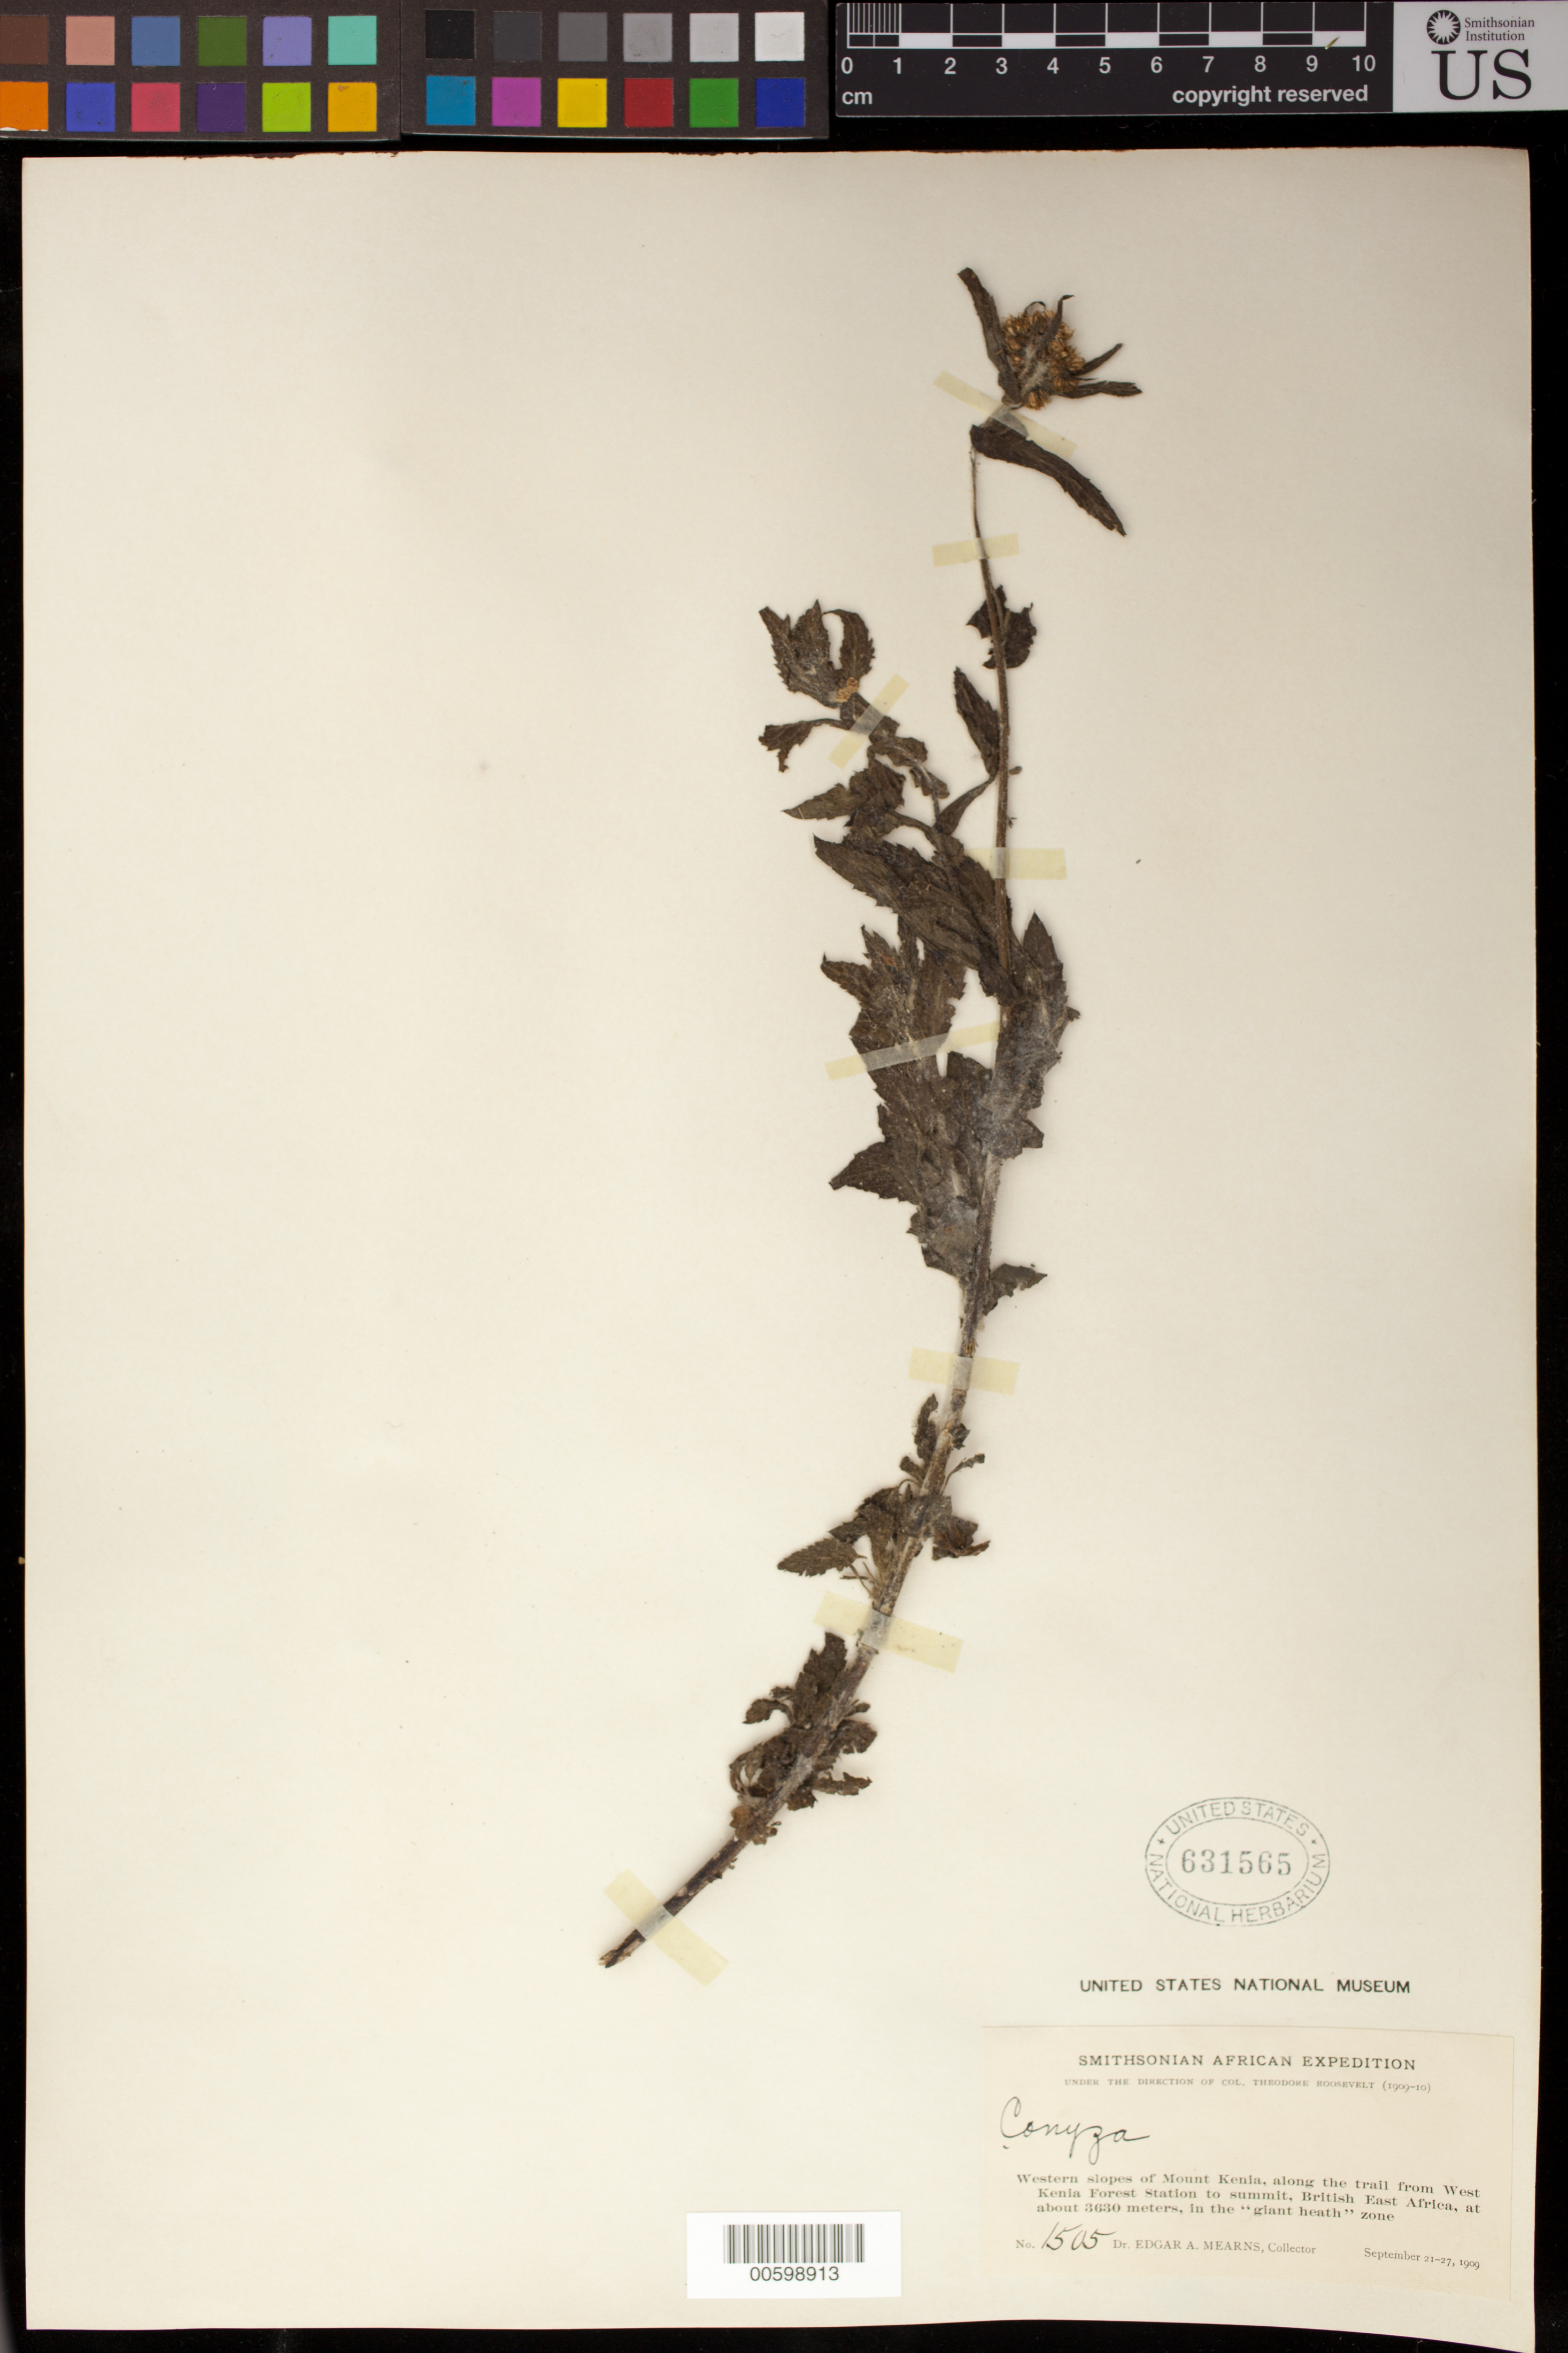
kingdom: Plantae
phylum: Tracheophyta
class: Magnoliopsida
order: Asterales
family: Asteraceae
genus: Conyza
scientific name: Conyza sp.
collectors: E. A. Mearns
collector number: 1505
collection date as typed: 21 Sep 1909 to 27 Sep 1909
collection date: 1909-09-21/1909-09-27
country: Kenya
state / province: Nyeri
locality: Western slopes of mount Kenya, along the trail from West Kenya Forest Station to summit, in the " giant health" zone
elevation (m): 3630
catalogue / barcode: US 631565